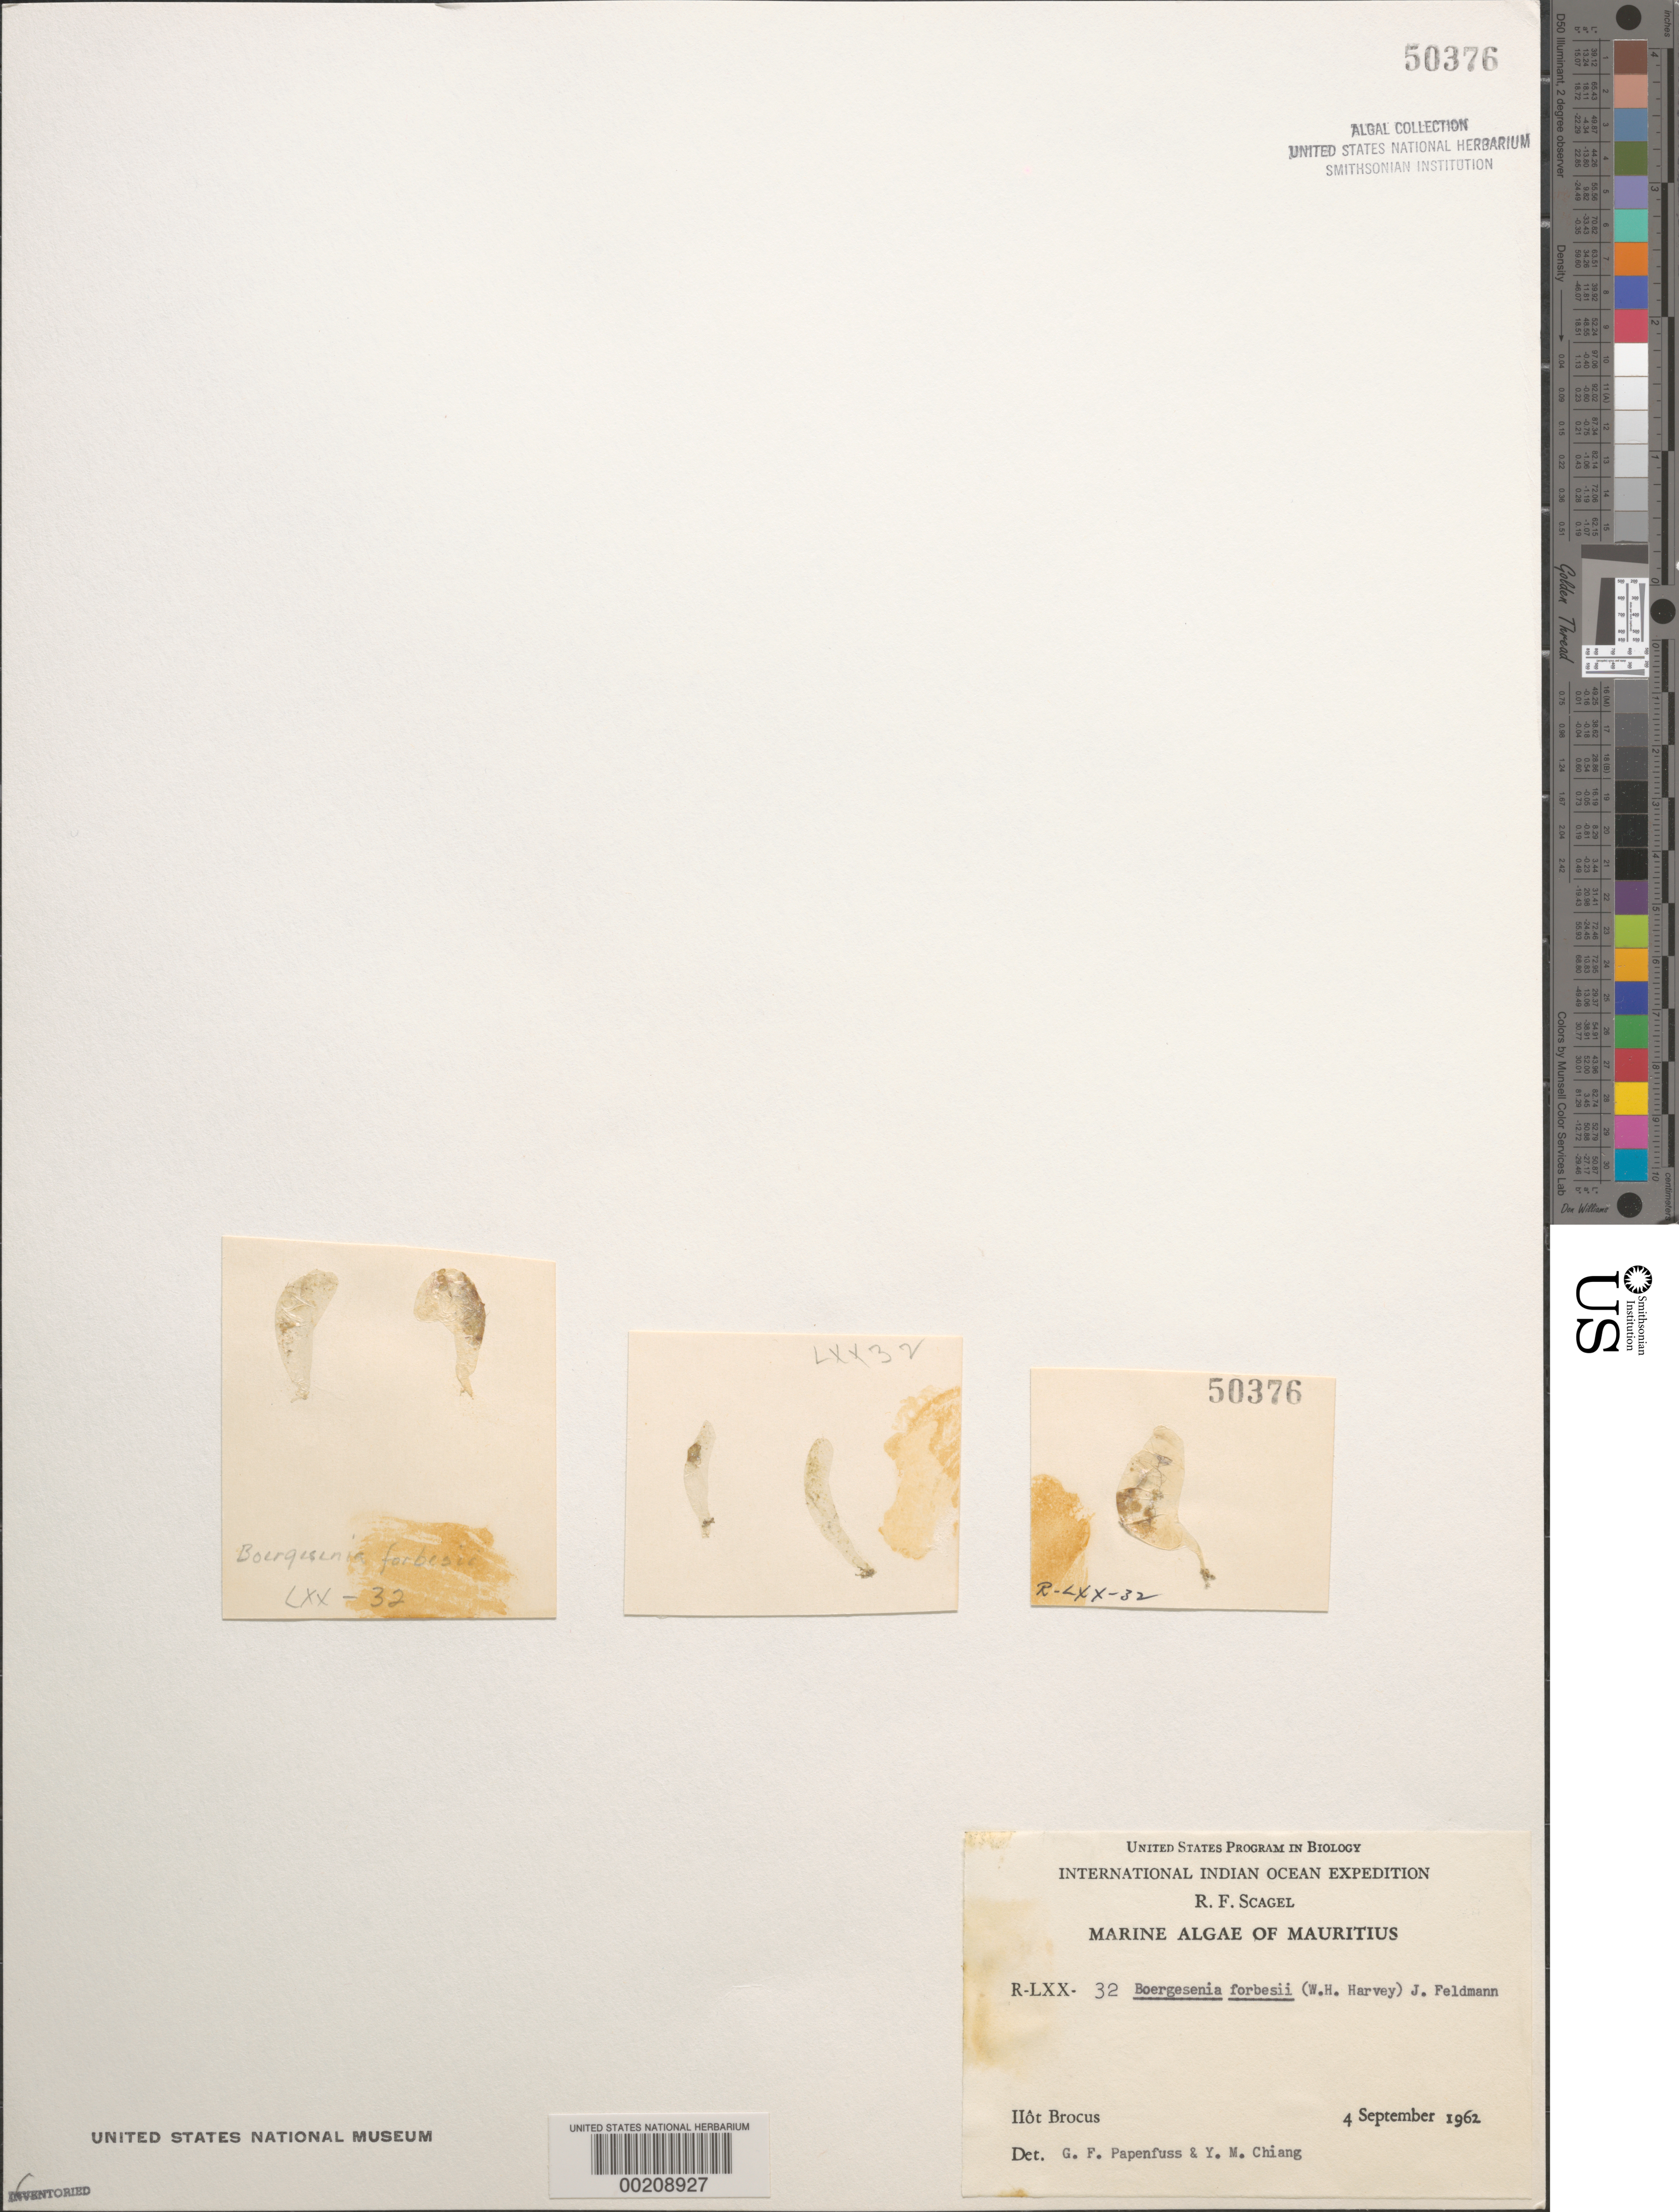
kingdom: Plantae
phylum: Chlorophyta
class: Ulvophyceae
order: Siphonocladales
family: Siphonocladaceae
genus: Boergesenia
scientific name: Boergesenia forbesii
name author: (Feldmann) Harv.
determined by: Papenfuss, G. F.; Chiang, Y. M.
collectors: R. F. Scagel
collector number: R-LXX-32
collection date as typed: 04 Sep 1962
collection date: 1962-09-04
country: Mauritius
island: Ilot Brocus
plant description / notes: International Indian Ocean Expedition, 1962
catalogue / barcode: US 50376